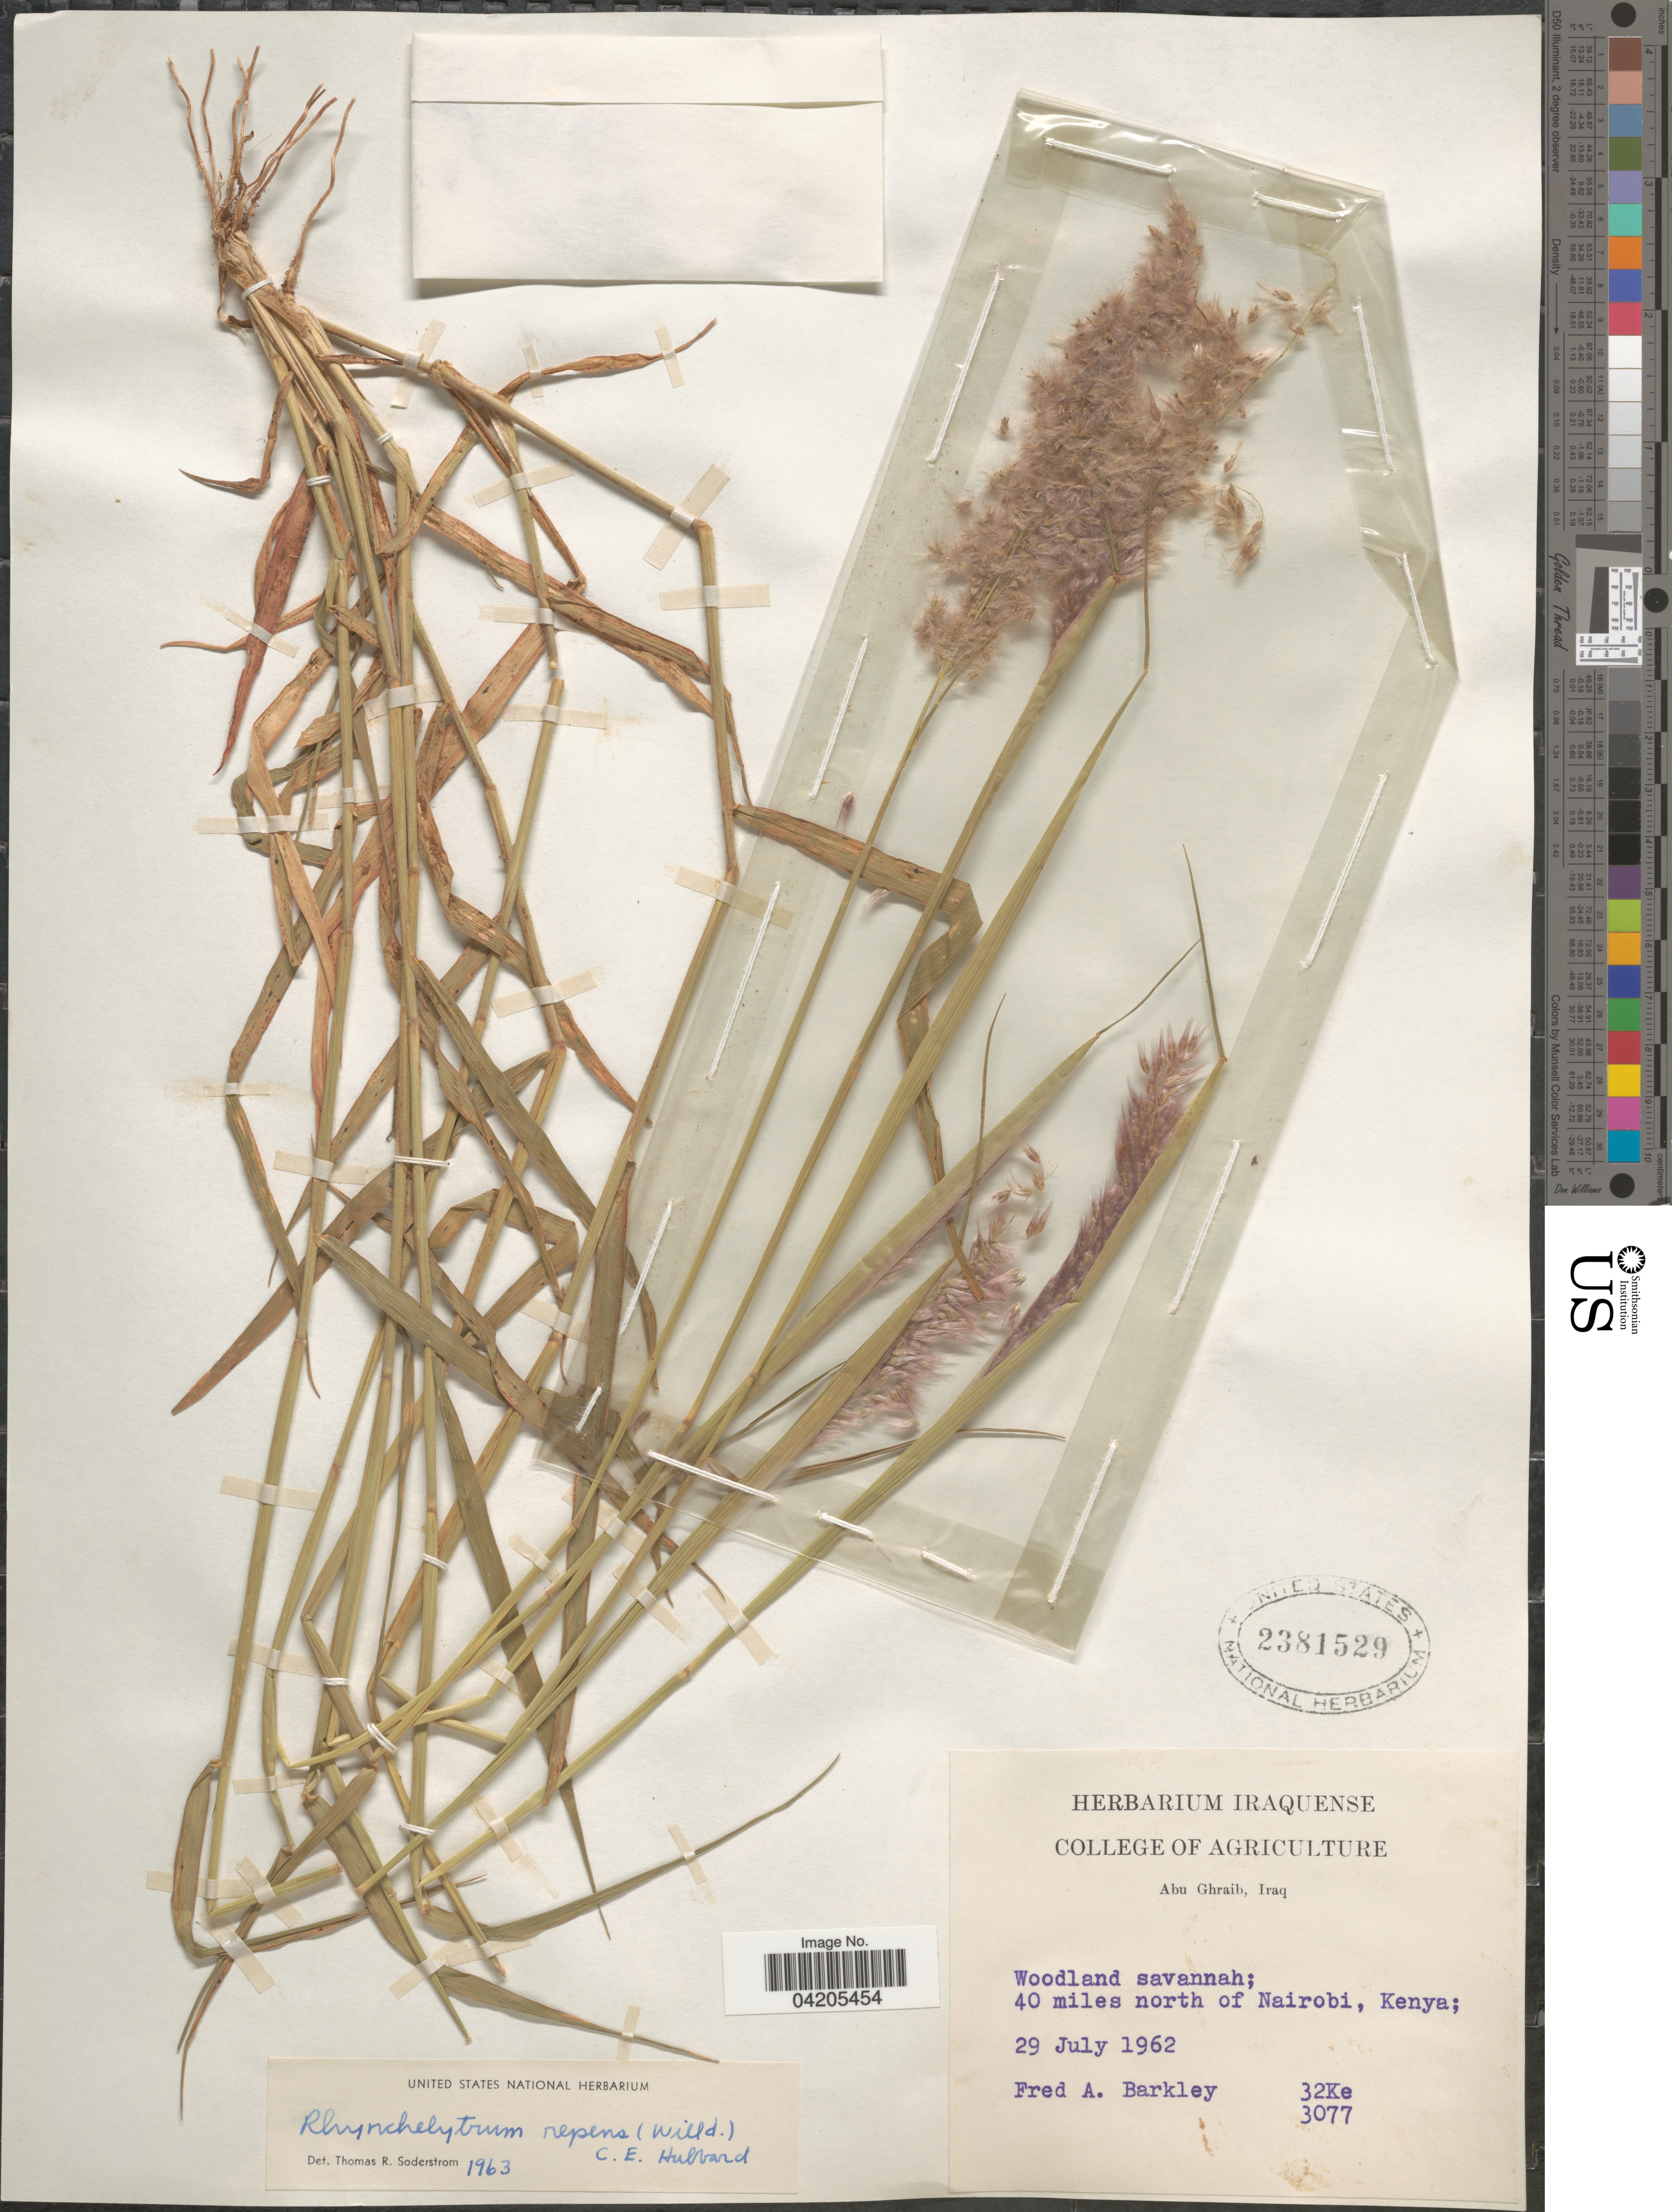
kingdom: Plantae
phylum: Tracheophyta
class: Liliopsida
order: Poales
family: Poaceae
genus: Melinis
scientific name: Melinis repens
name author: (Willd.) Zizka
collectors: F. A. Barkley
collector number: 32Ke/3077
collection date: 1962-07-29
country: Kenya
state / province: Nairobi Area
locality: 40 miles north of Nairobi.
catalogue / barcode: US 2381529